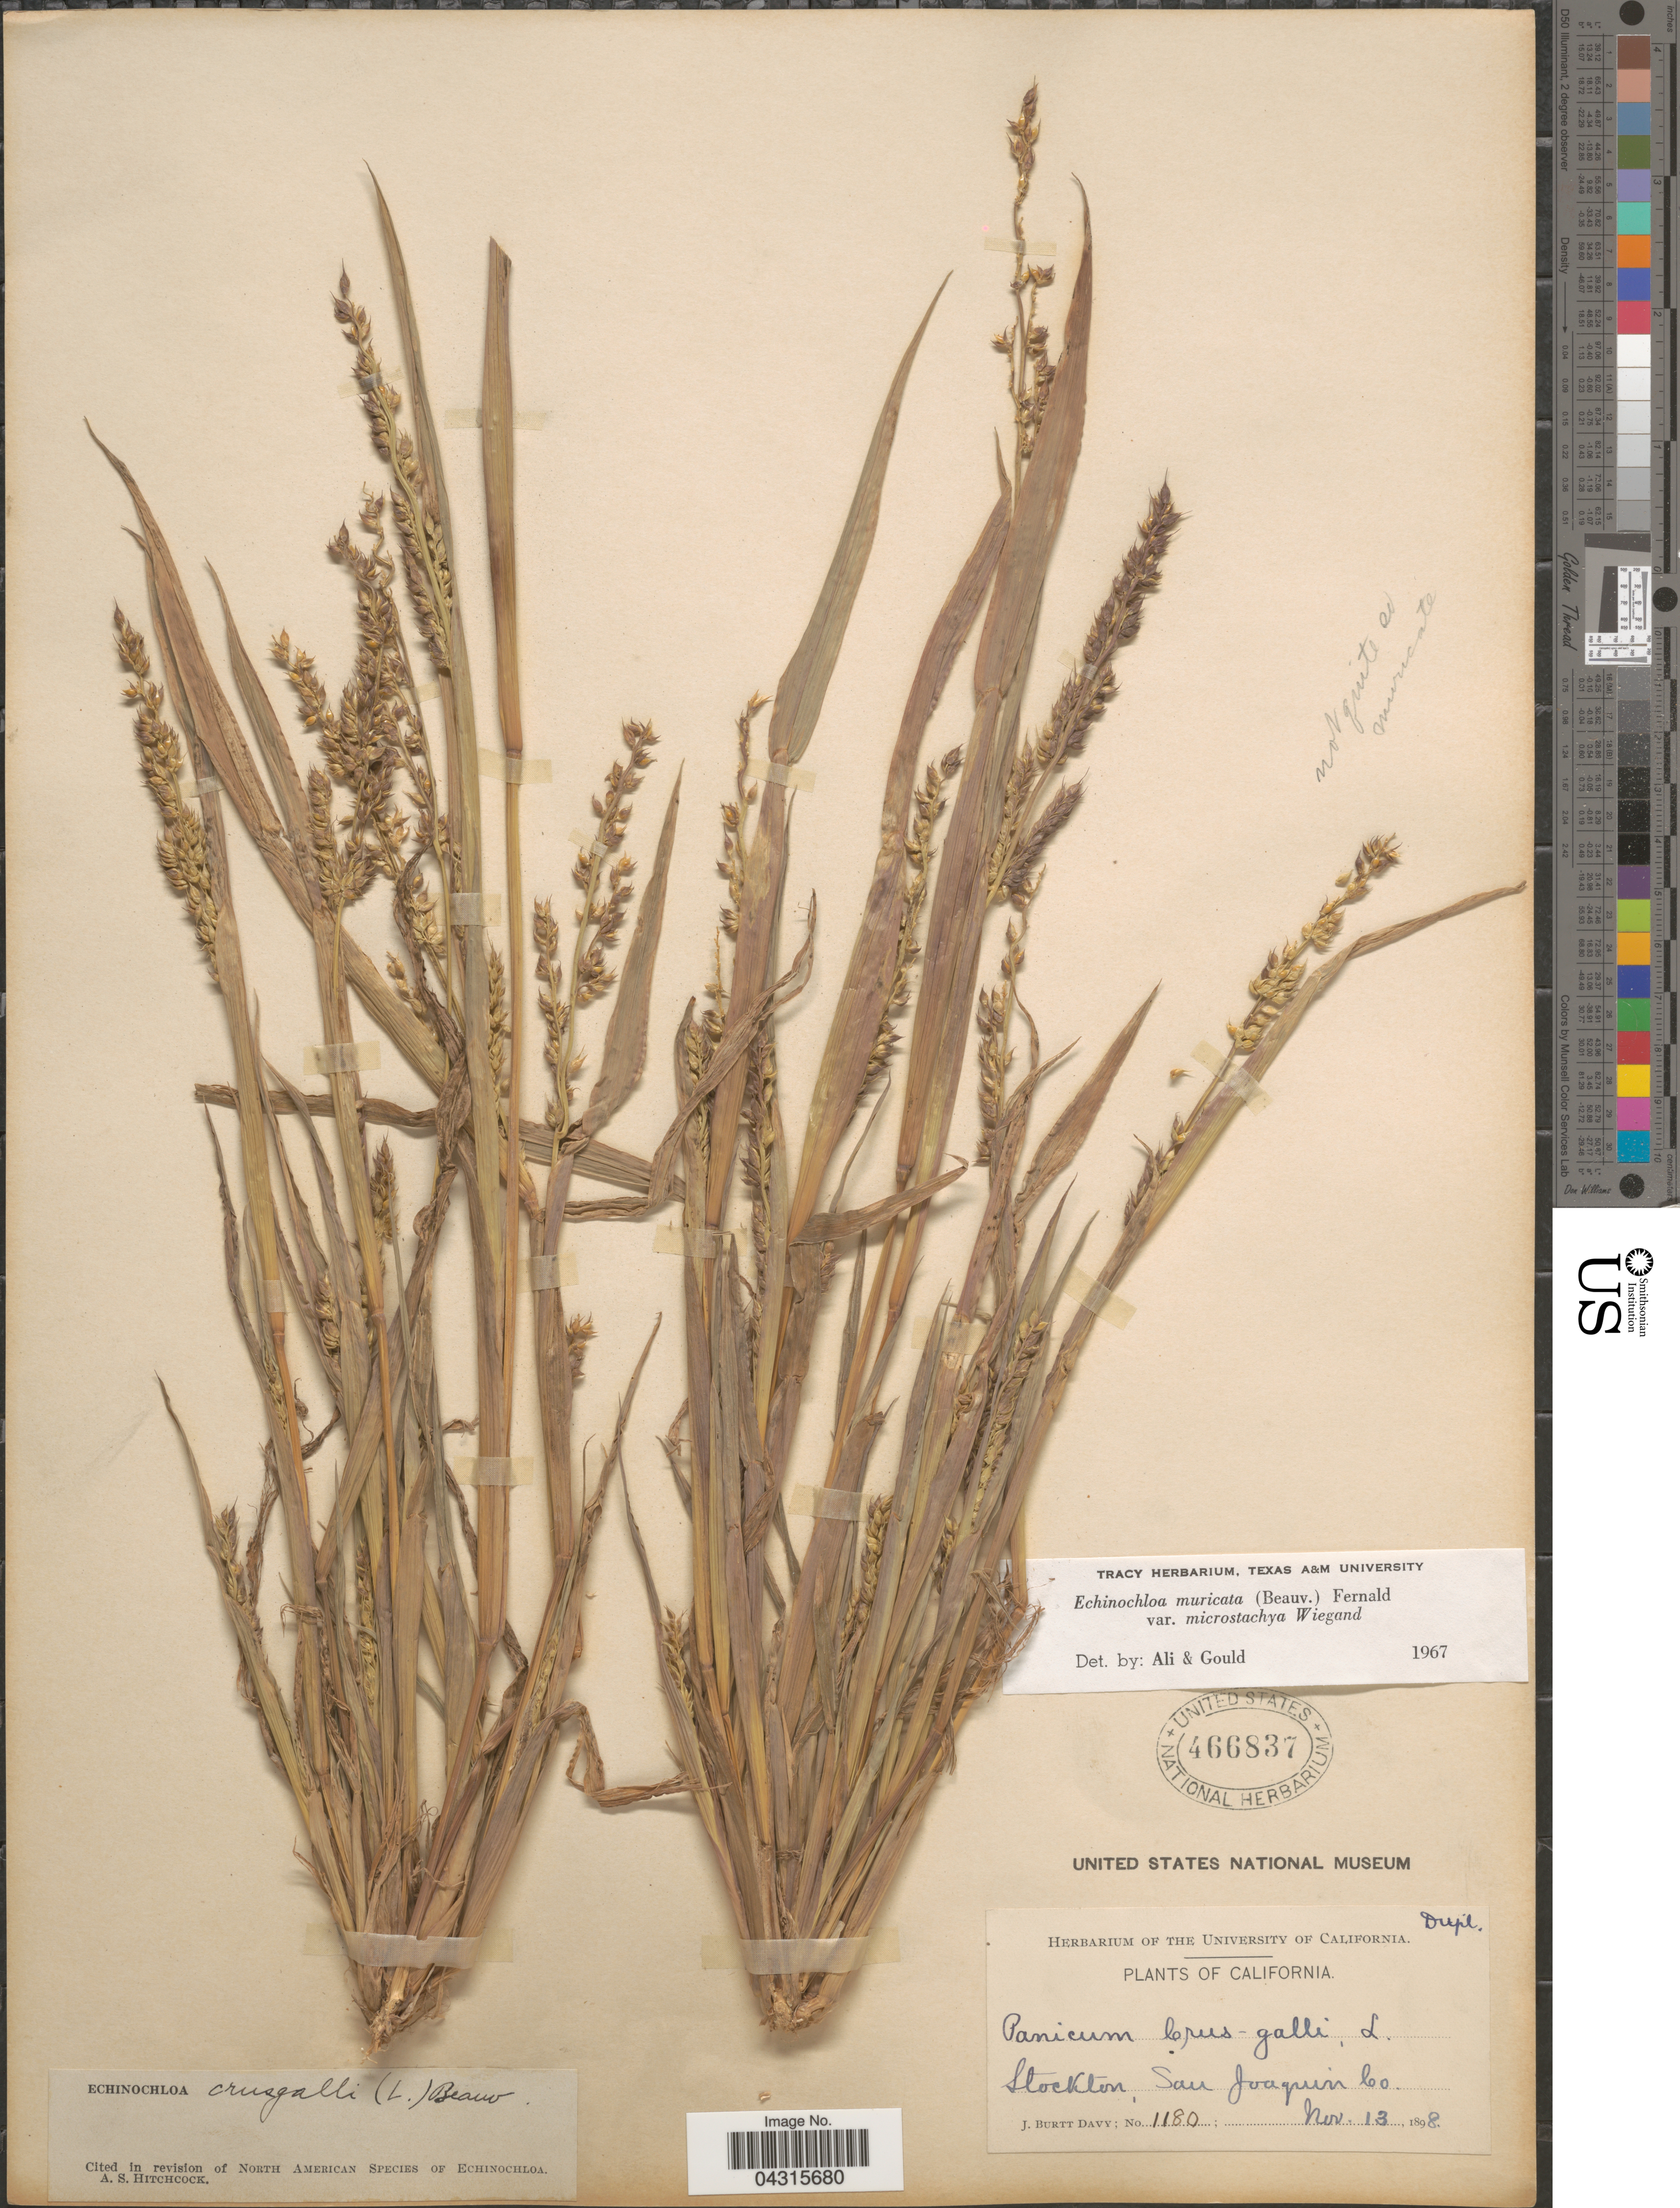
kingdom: Plantae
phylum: Tracheophyta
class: Liliopsida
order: Poales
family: Poaceae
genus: Echinochloa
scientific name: Echinochloa muricata var. microstachya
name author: Wiegand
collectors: J. Burtt Davy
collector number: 1180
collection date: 1898-11-13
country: United States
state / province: California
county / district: San Joaquin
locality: Stockton, San Joaquin Co.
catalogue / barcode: US 466837